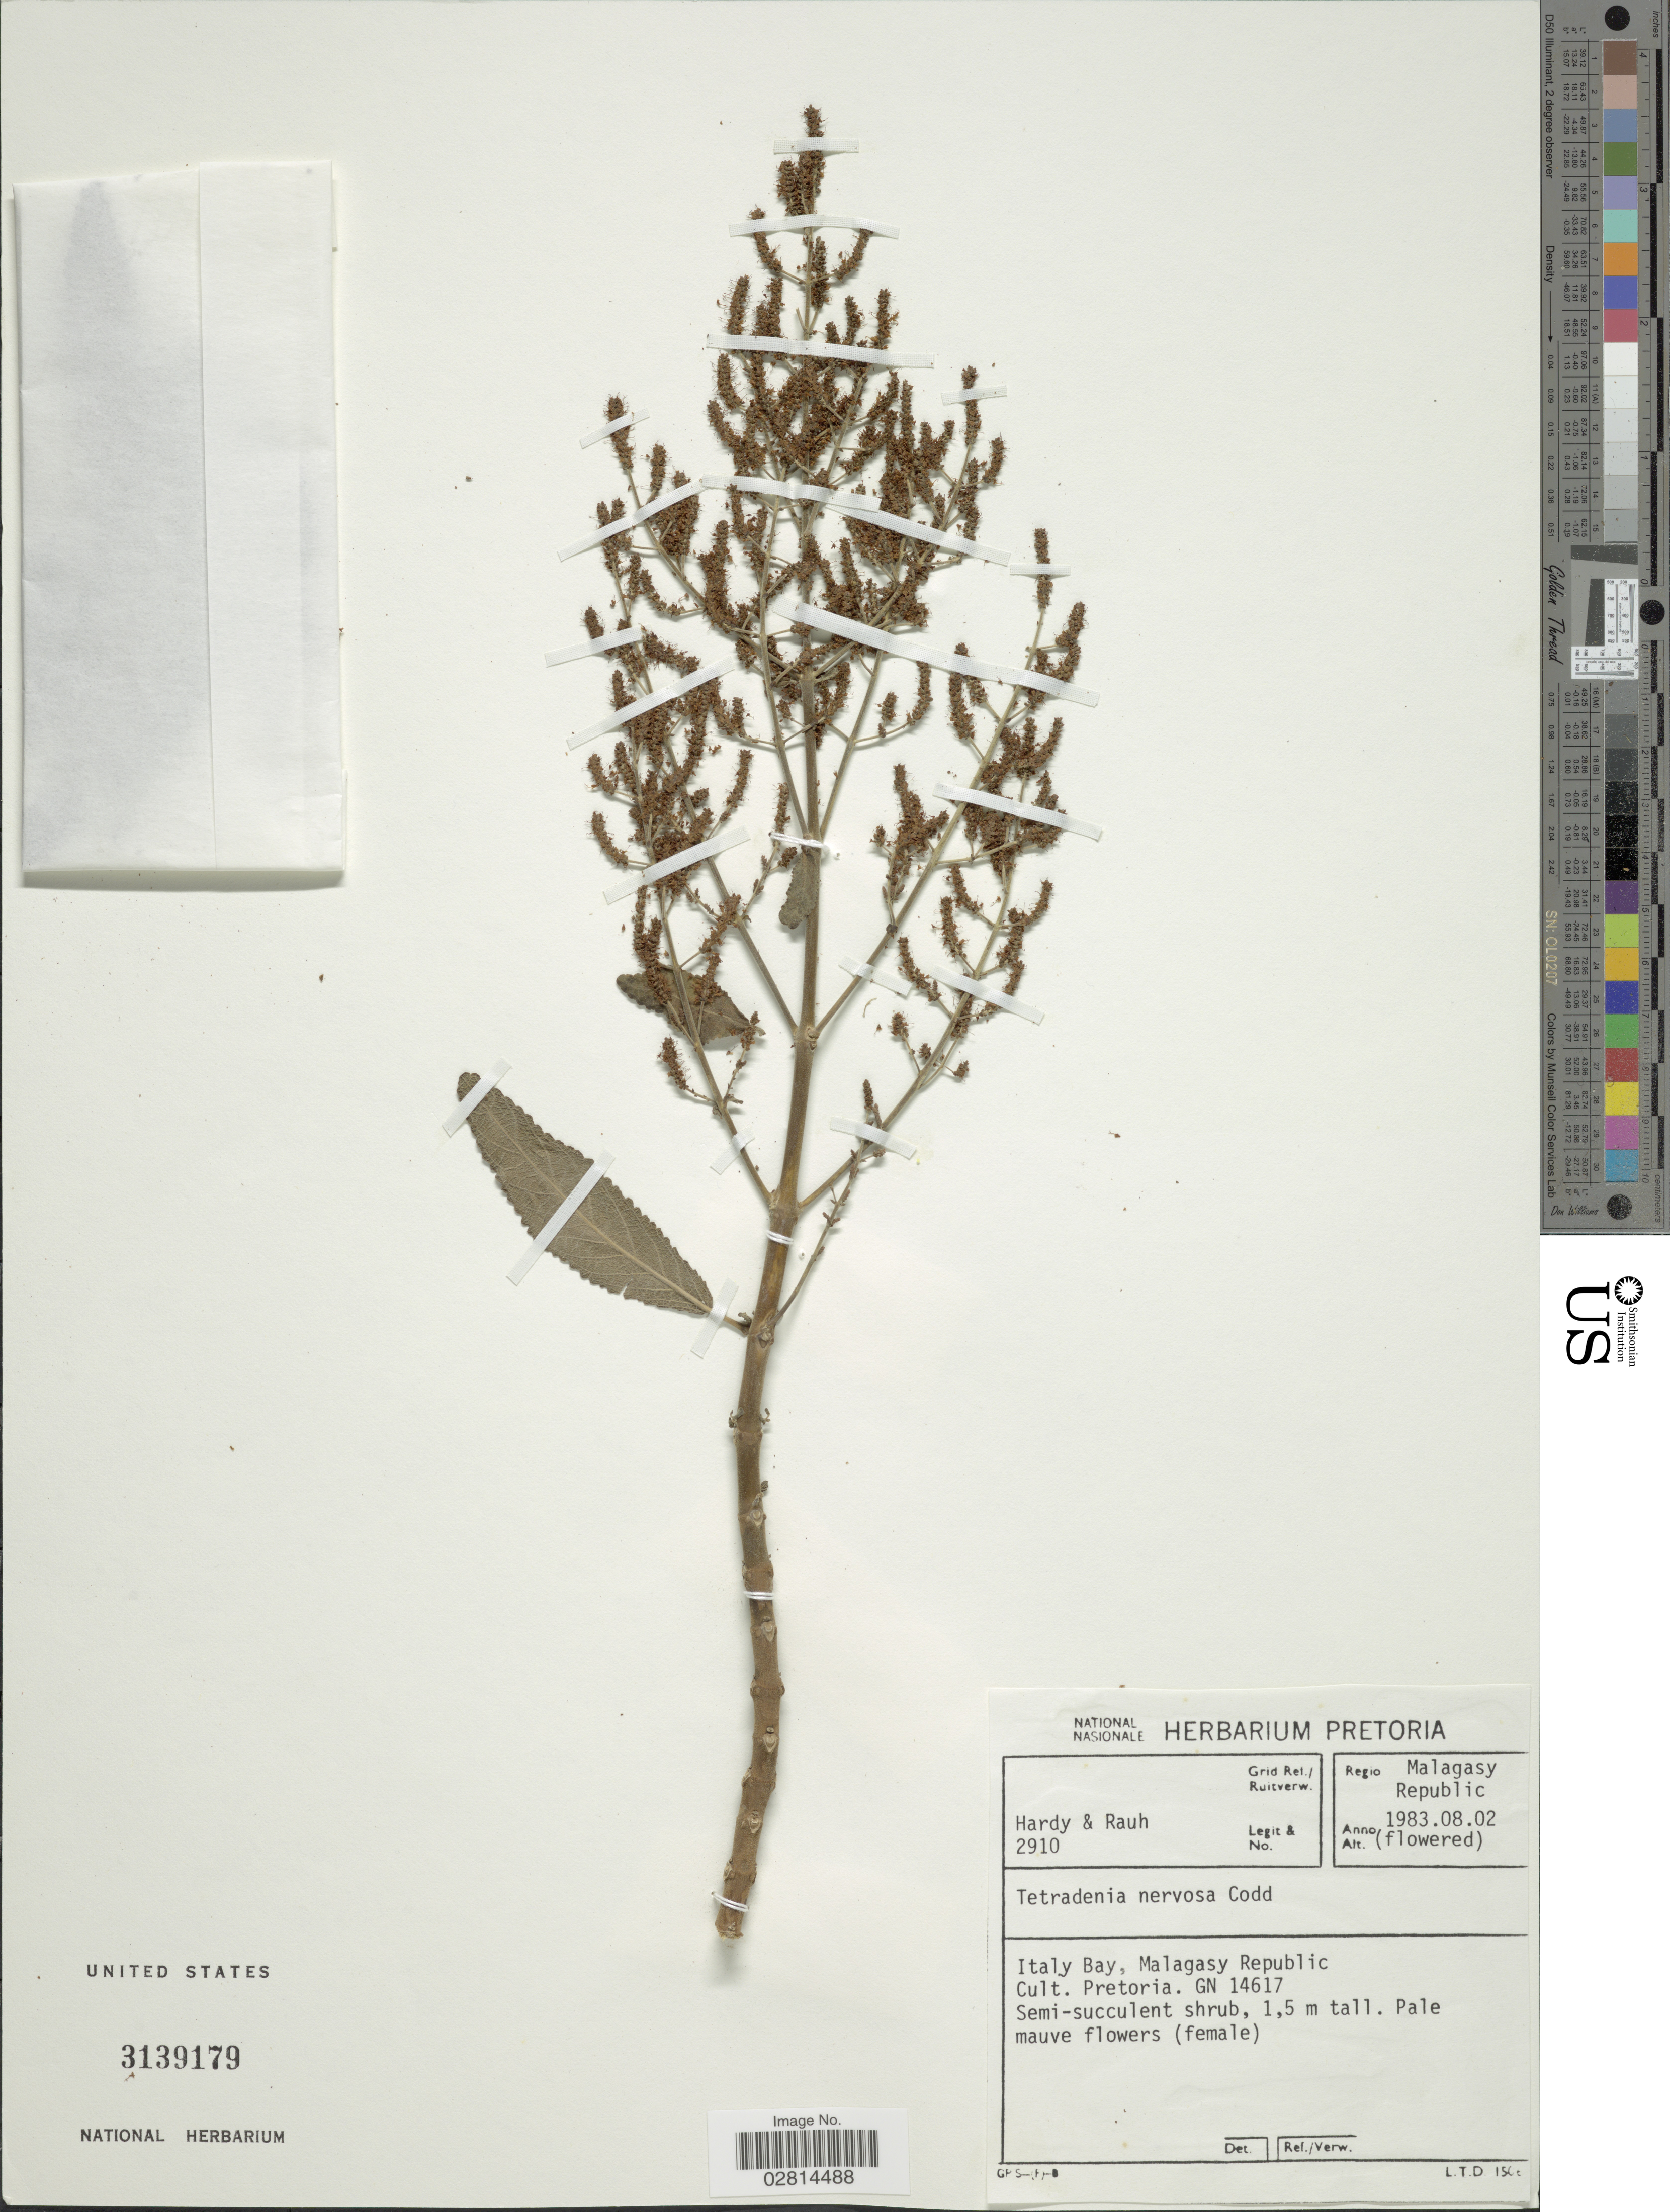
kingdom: Plantae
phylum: Tracheophyta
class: Magnoliopsida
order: Lamiales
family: Lamiaceae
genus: Tetradenia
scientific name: Tetradenia nervosa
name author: Codd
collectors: -. Hardy & -. Rauh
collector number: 2910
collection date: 1983-08-02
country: Madagascar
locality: Regio Malagasy Republic. Italy Bay, Malagasy Republic. Cult. Pretoria. GN 14617.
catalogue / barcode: US 3139179